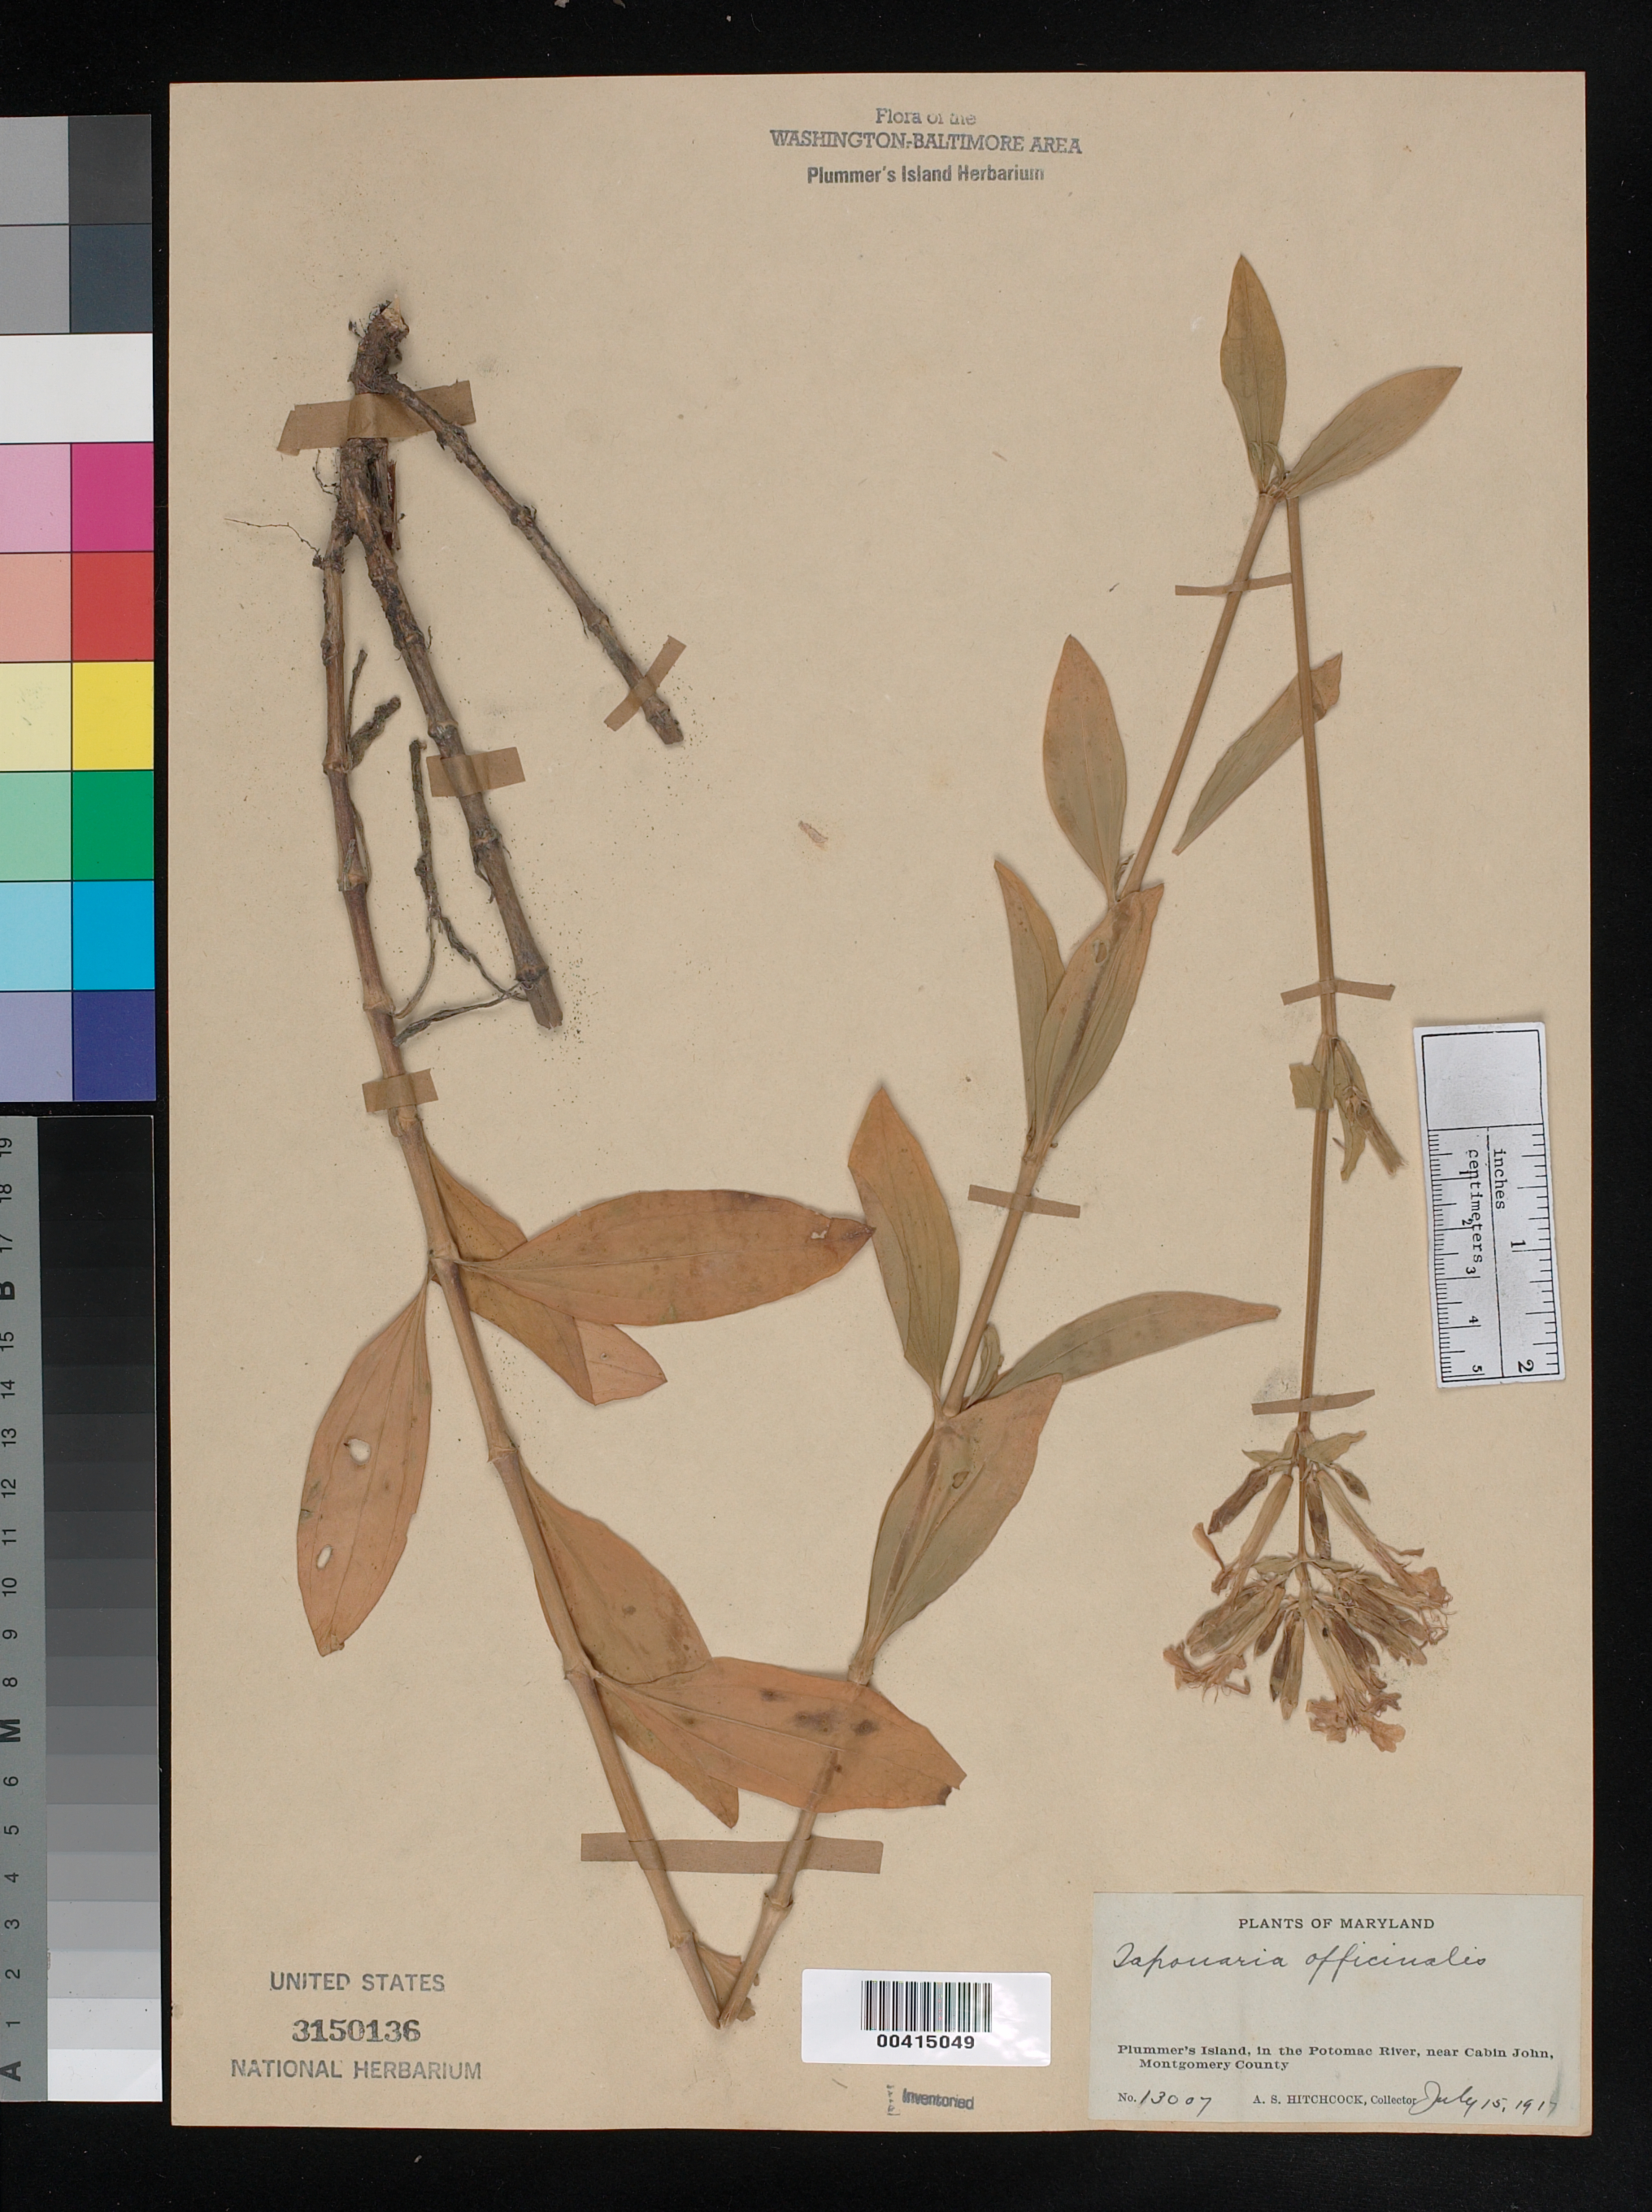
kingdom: Plantae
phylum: Tracheophyta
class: Magnoliopsida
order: Caryophyllales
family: Caryophyllaceae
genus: Saponaria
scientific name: Saponaria officinalis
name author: L.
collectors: A. S. Hitchcock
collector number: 13007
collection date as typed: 15 Jul 1917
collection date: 1917-07-15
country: United States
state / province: Maryland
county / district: Montgomery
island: Plummers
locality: Plummer's Island C. & O. Canal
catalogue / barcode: US 3150136